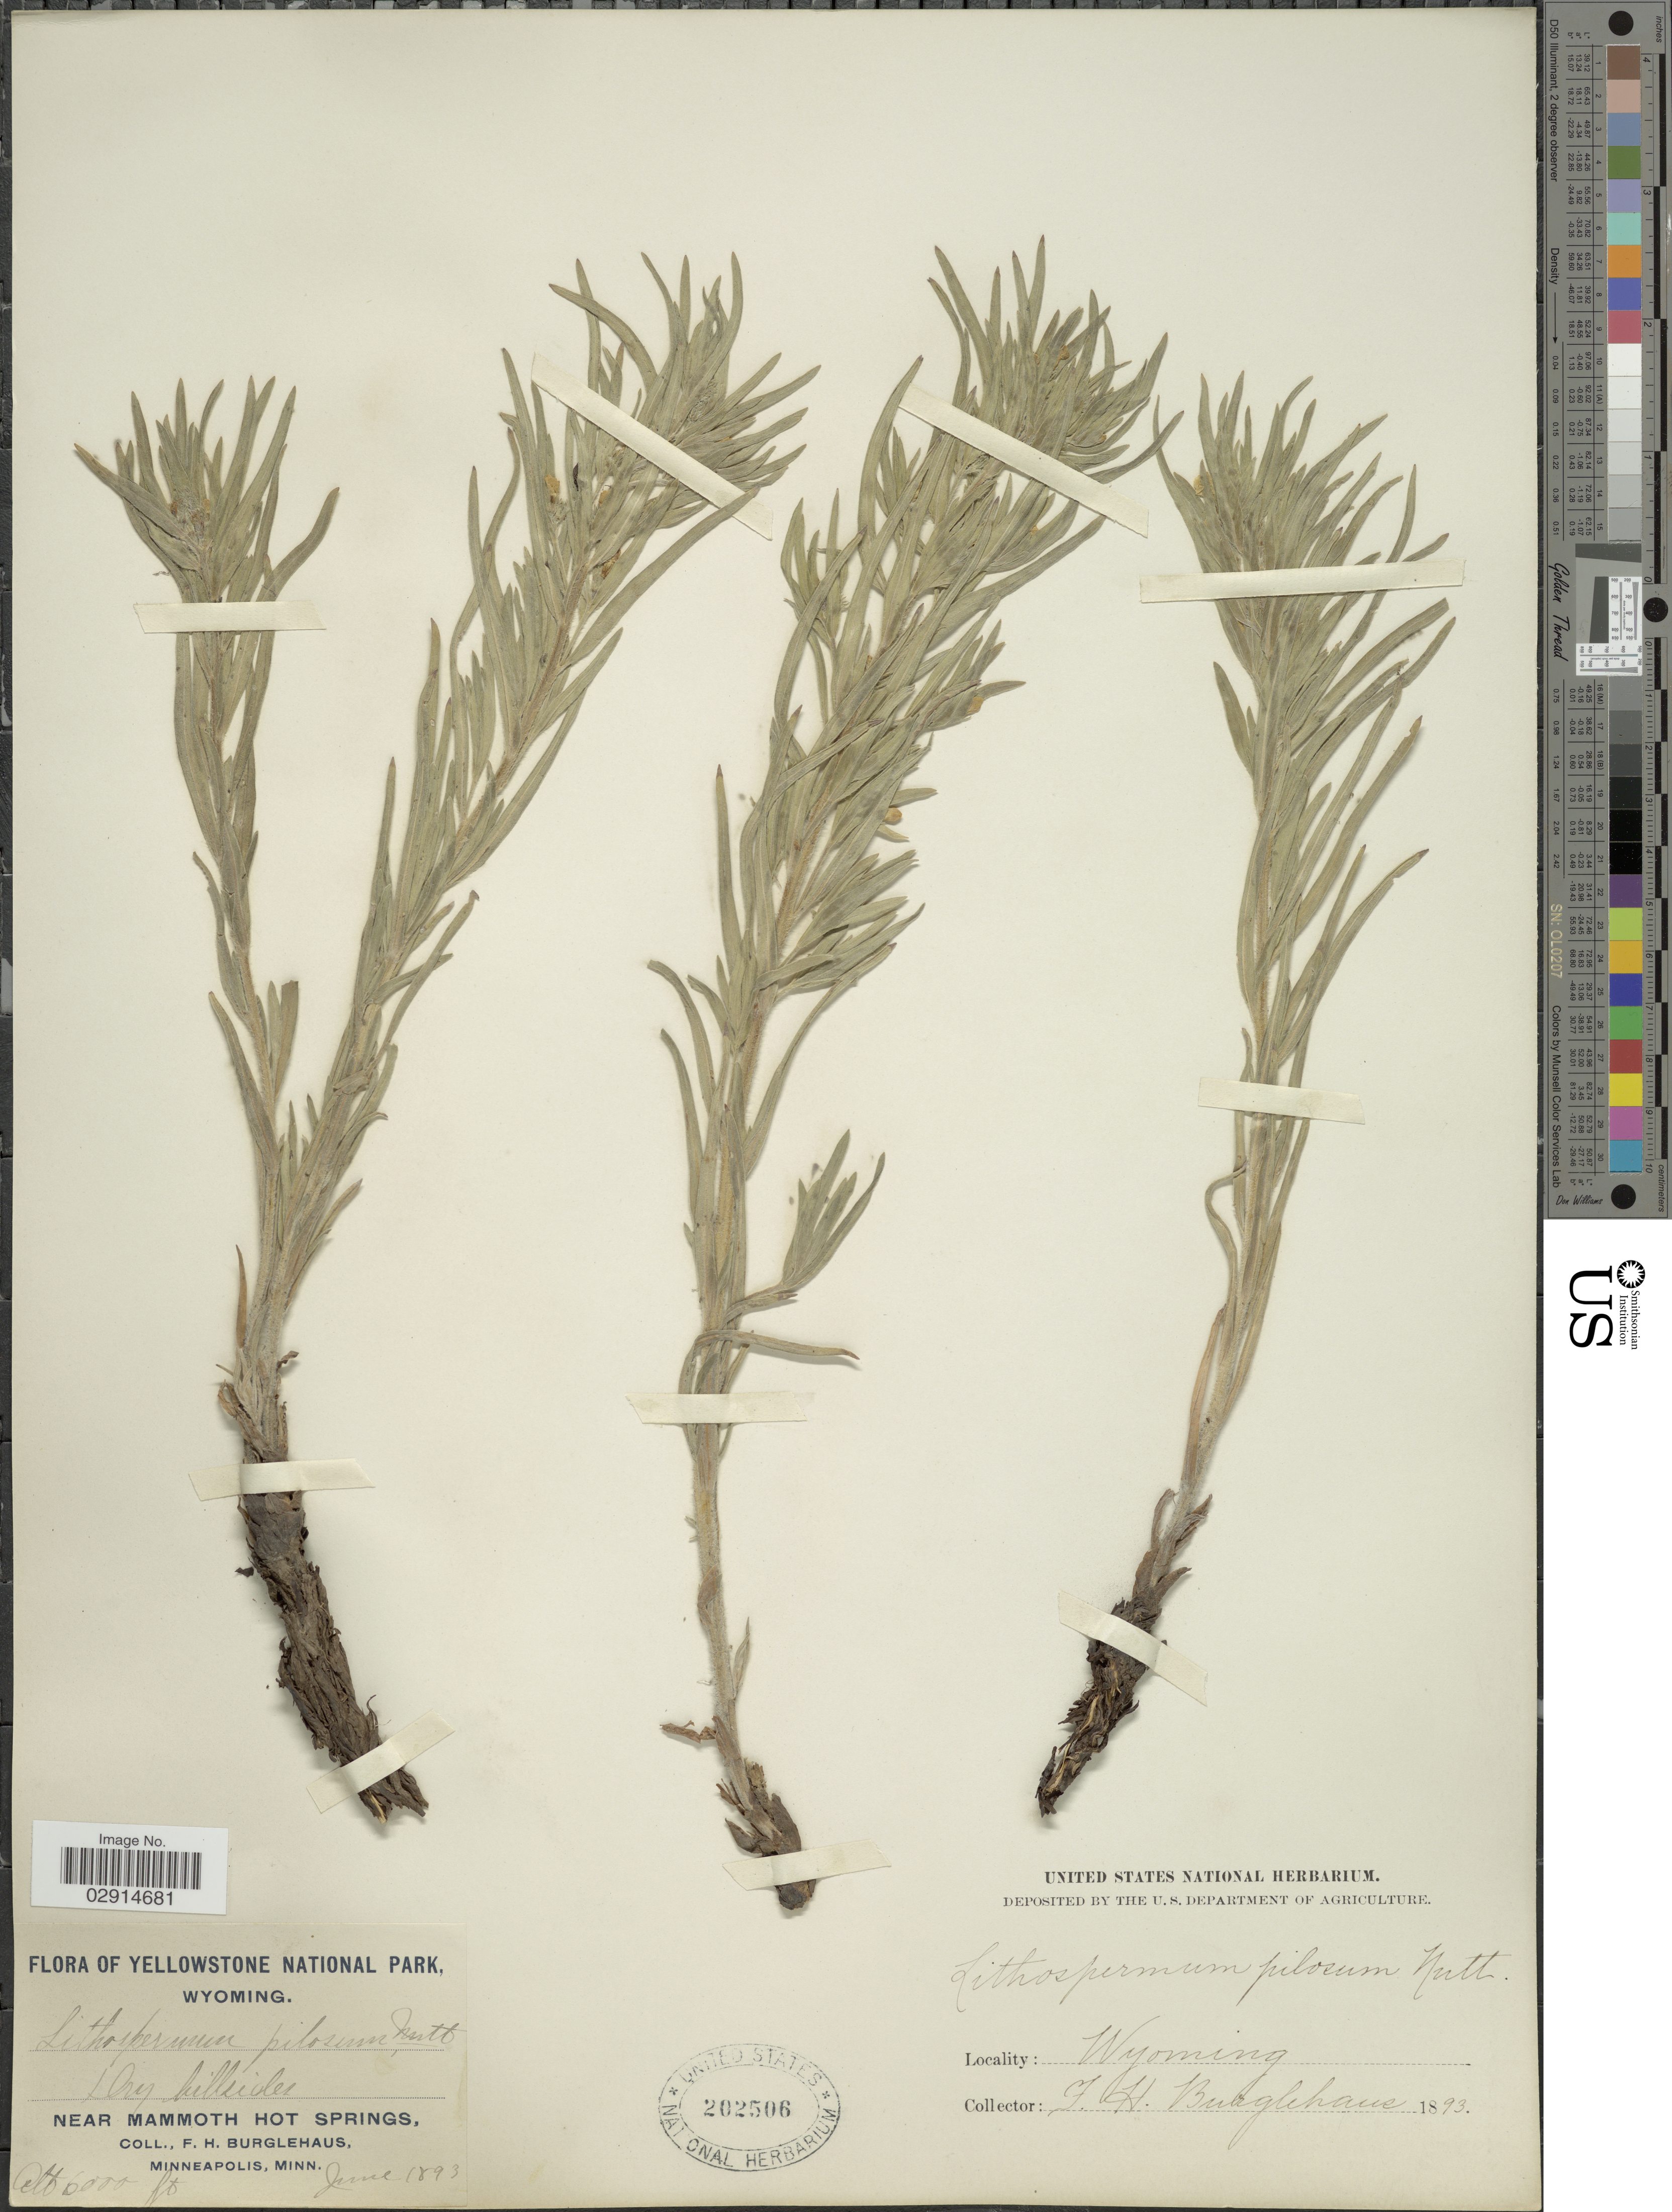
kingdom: Plantae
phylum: Tracheophyta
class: Magnoliopsida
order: Boraginales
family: Boraginaceae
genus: Lithospermum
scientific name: Lithospermum ruderale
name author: Douglas ex Lehm.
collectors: F. Burglehaus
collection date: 1893-06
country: United States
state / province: Wyoming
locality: Yellowstone National Park, Dry hillside, Near Mammoth Hot Springs.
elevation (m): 1829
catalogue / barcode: US 202506